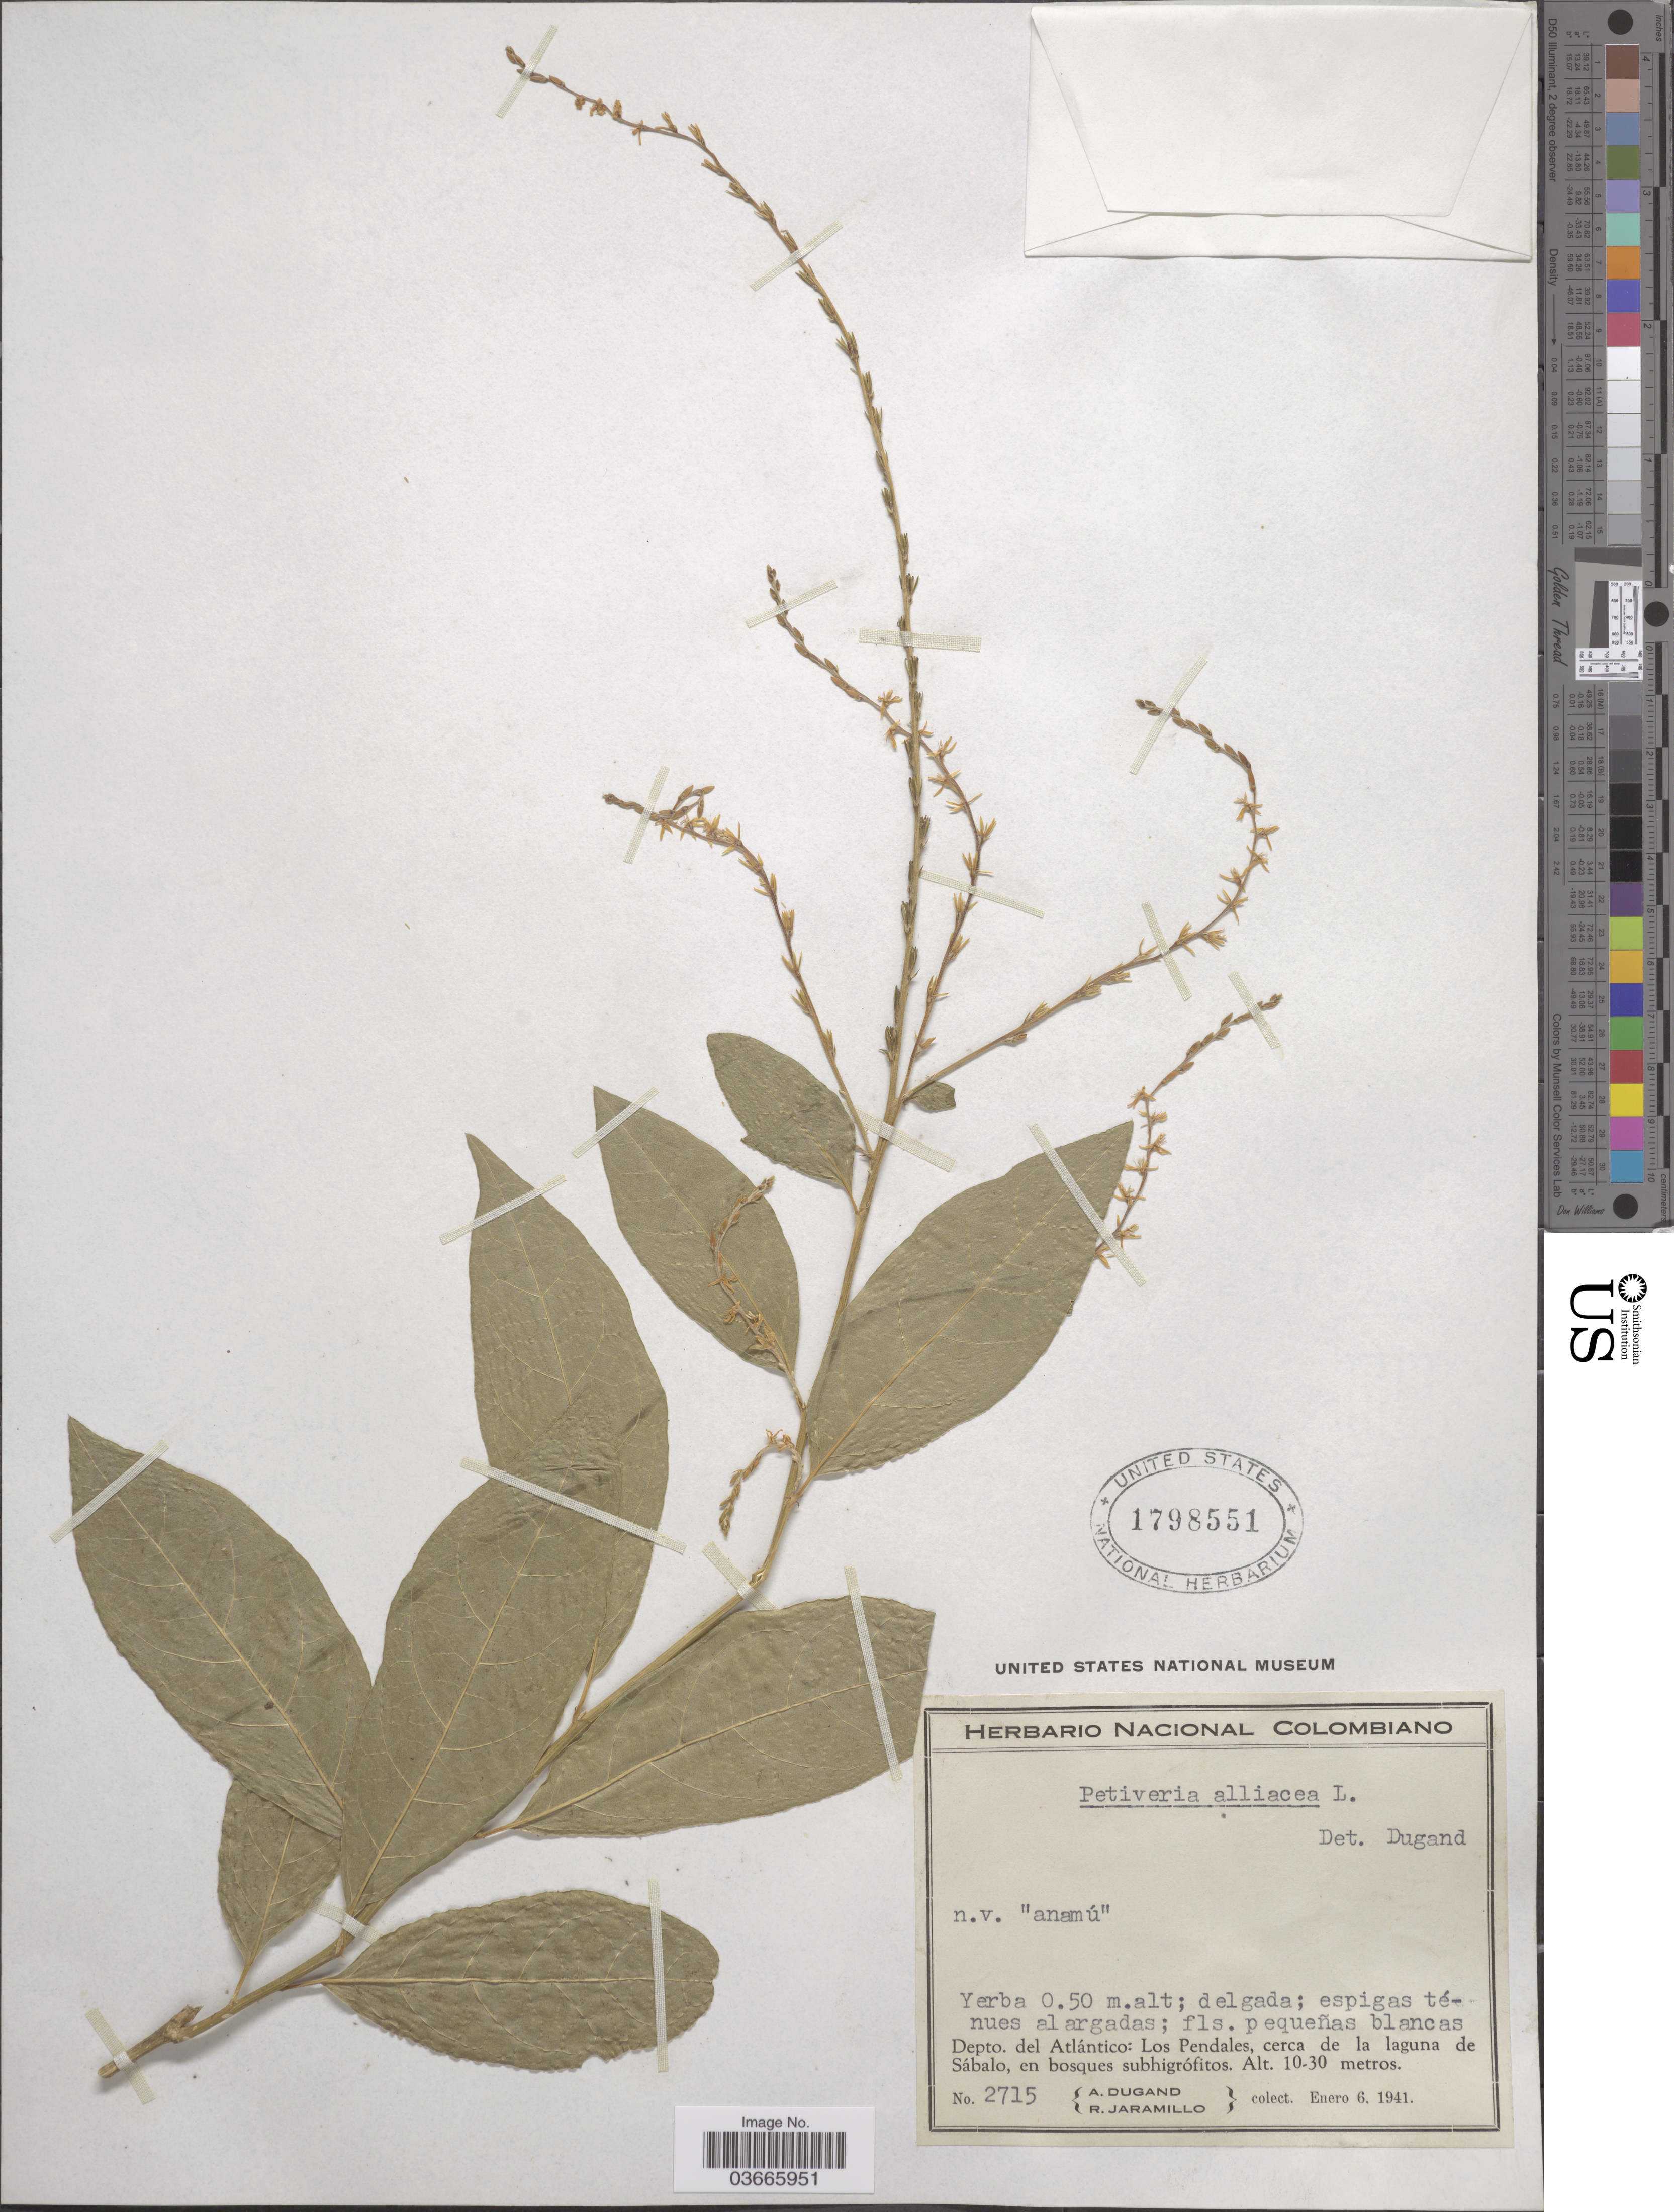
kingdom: Plantae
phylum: Tracheophyta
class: Magnoliopsida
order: Caryophyllales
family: Phytolaccaceae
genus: Petiveria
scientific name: Petiveria alliacea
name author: L.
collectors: A. Dugand & R. Jaramillo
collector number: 2715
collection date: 1941-01-06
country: Colombia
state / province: Atlántico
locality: Depto. del Atlántico: Los Pendales, cerca de la laguna de Sábalo, en bosque subhigrófitos.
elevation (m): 10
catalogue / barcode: US 1798551